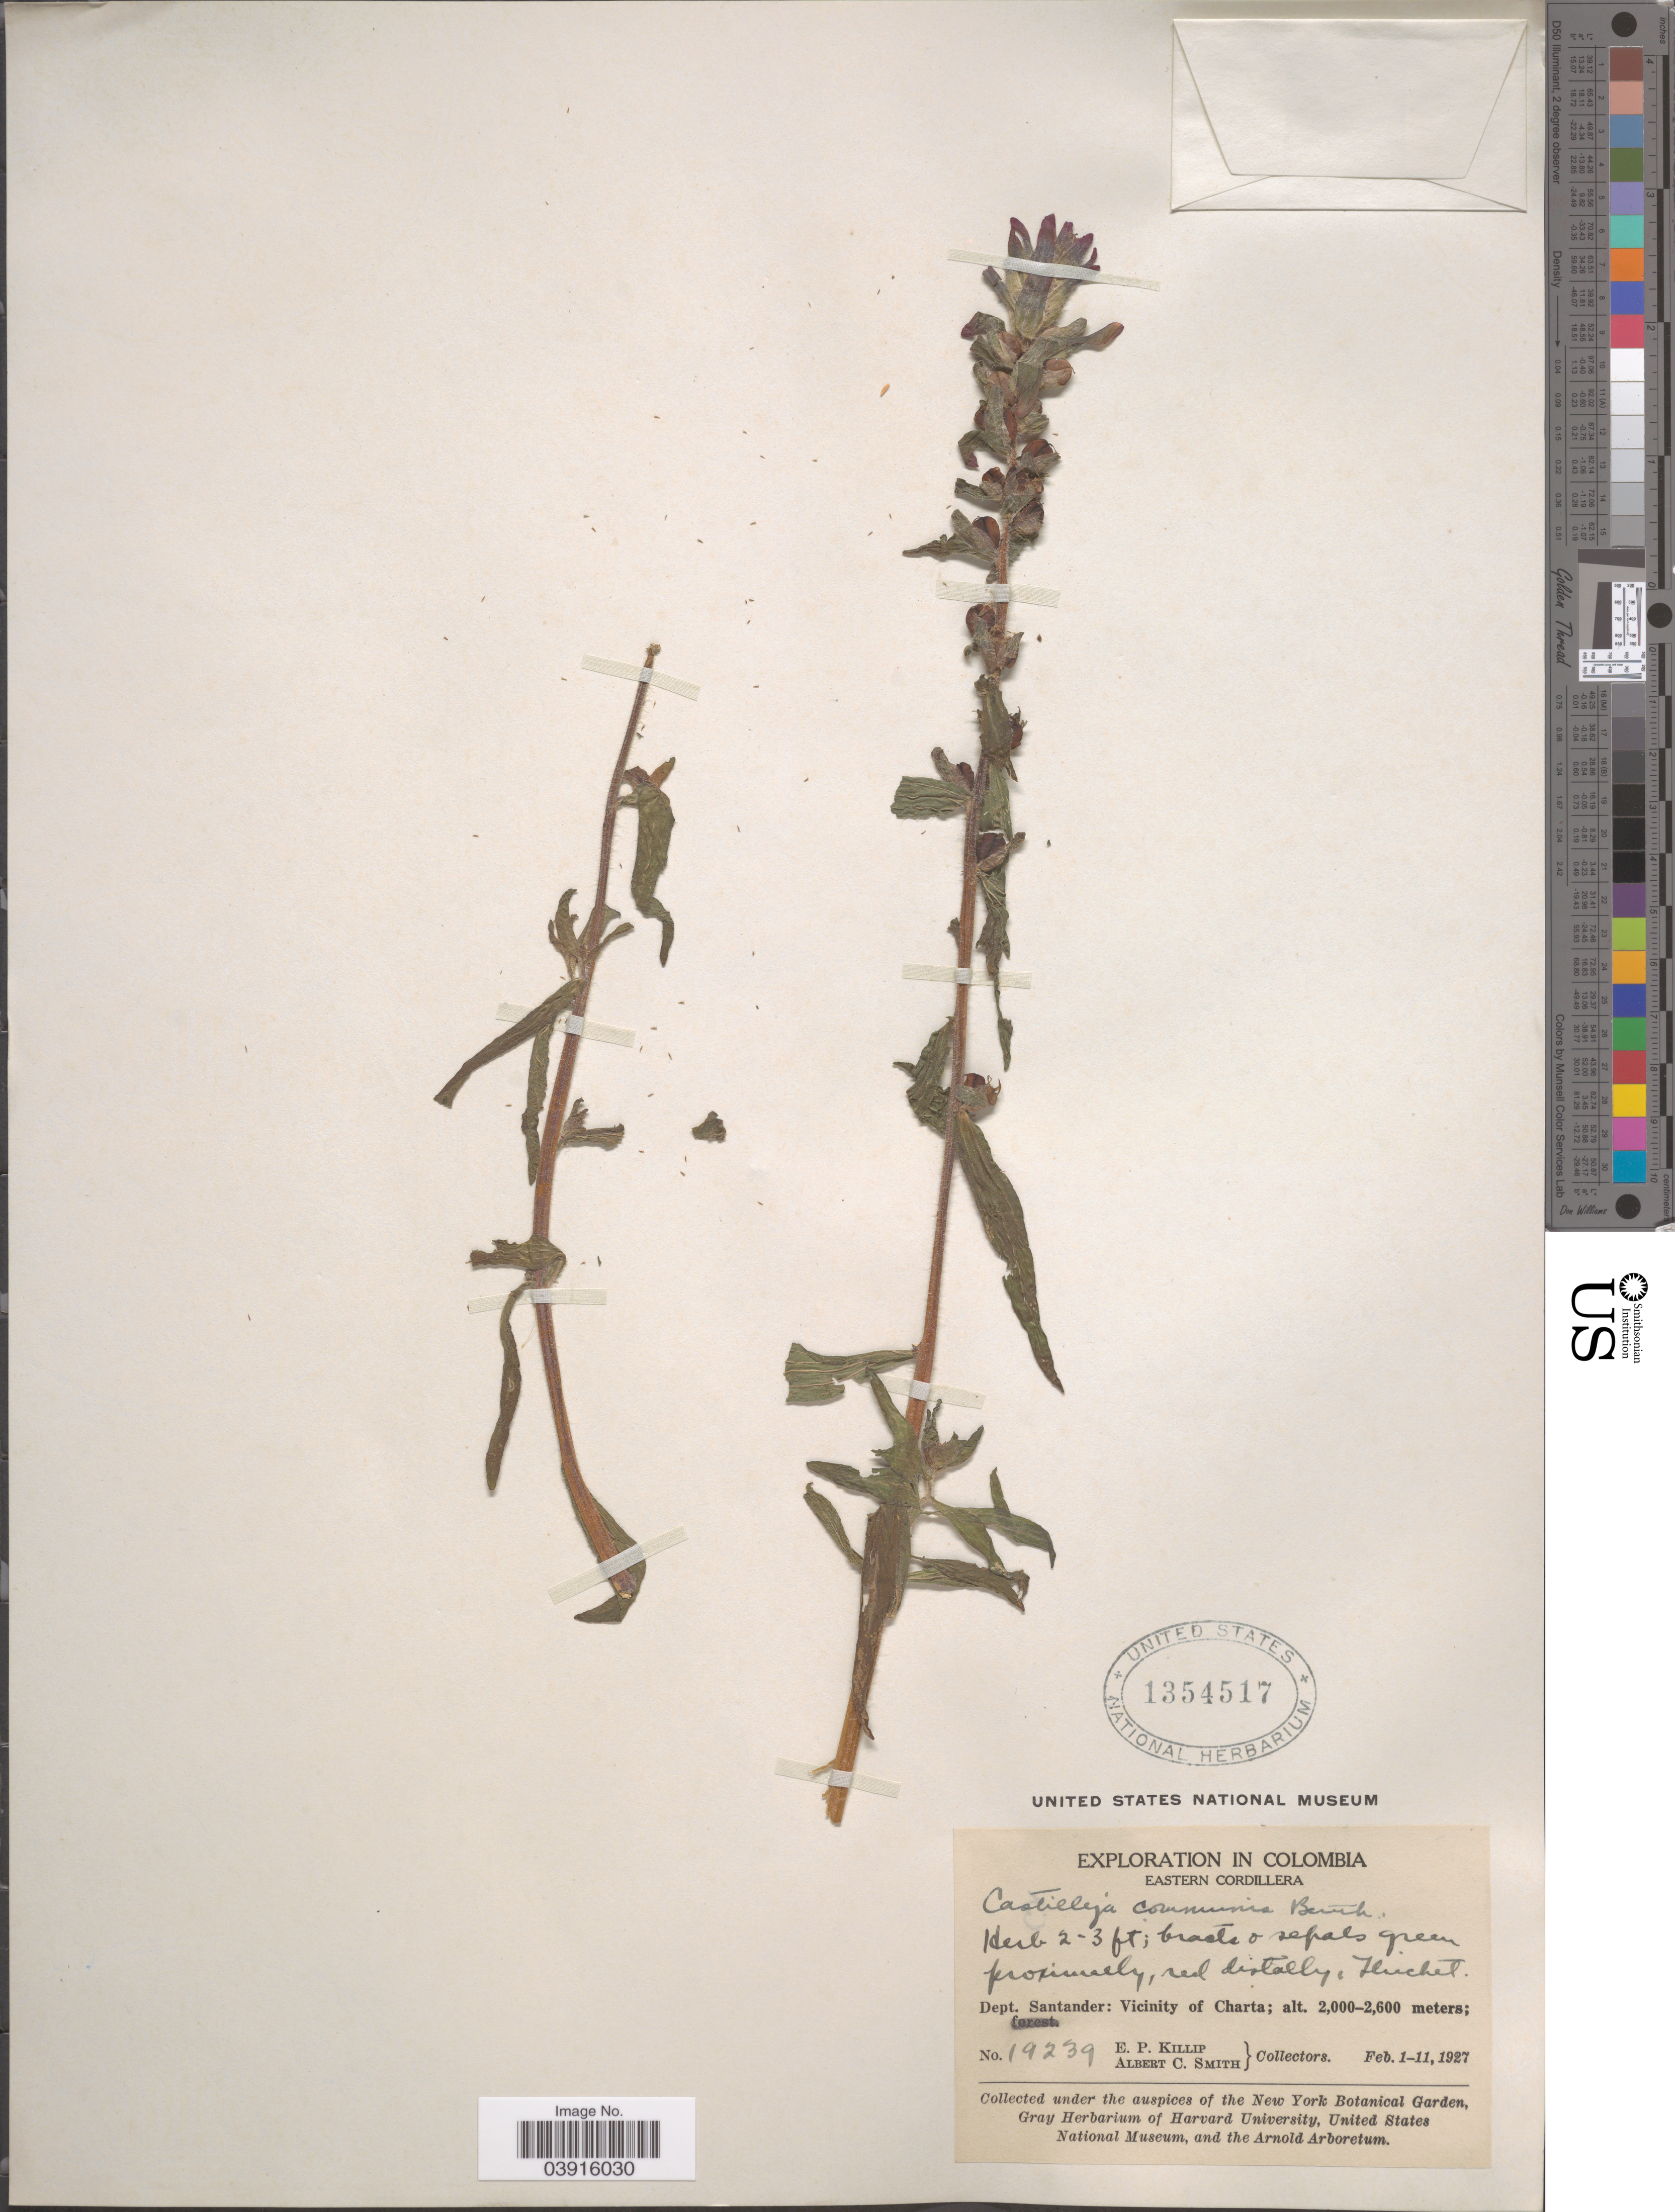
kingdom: Plantae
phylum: Tracheophyta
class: Magnoliopsida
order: Lamiales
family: Orobanchaceae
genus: Castilleja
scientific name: Castilleja arvensis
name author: Schltdl. & Cham.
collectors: E. P. Killip & A. C. Smith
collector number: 19239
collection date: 1927-02-01/1927-02-11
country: Colombia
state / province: Santander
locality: Eastern Cordillera. Dept. Santander: Vicinity of Charta.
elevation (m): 2000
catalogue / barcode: US 1354517